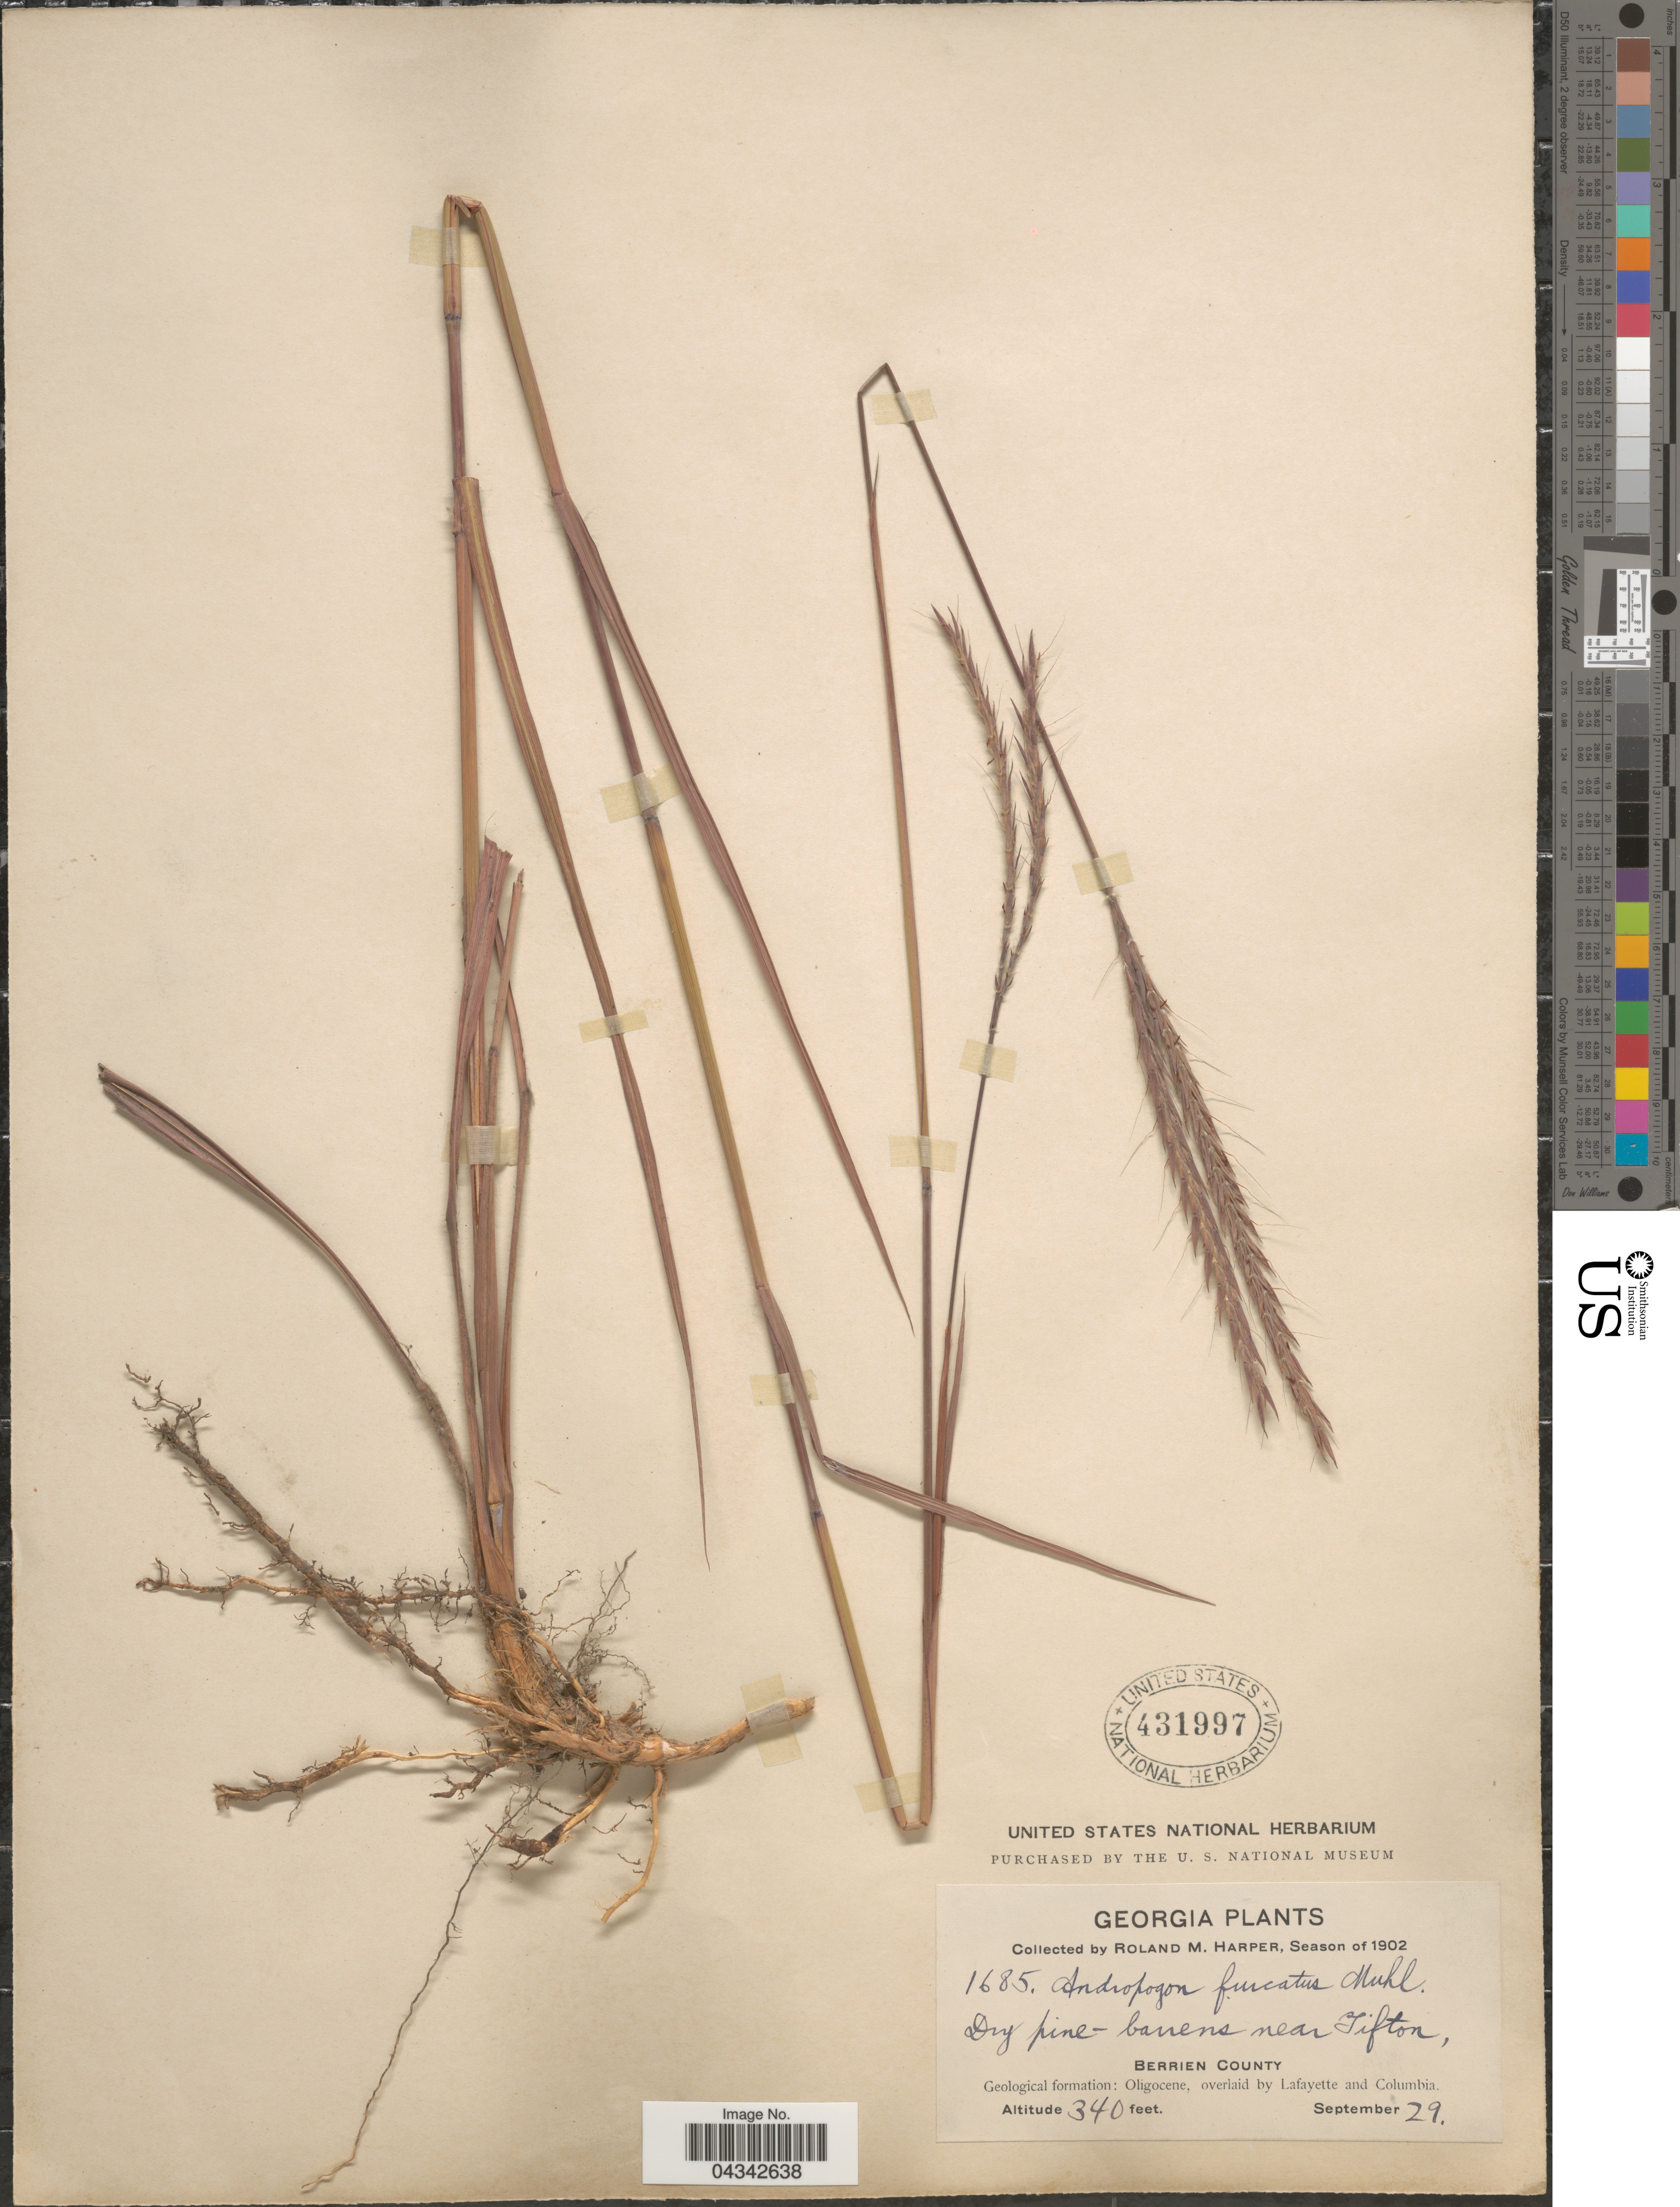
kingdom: Plantae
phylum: Tracheophyta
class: Liliopsida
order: Poales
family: Poaceae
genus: Andropogon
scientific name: Andropogon gerardii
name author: Vitman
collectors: R. M. Harper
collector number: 1685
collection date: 1902-09-29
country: United States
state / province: Georgia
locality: Dry pine-barrens near Tifton, Berrien County. Geological formation: Oligocene, overlaid by Lafayette and Columbia.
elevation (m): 104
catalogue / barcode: US 431997